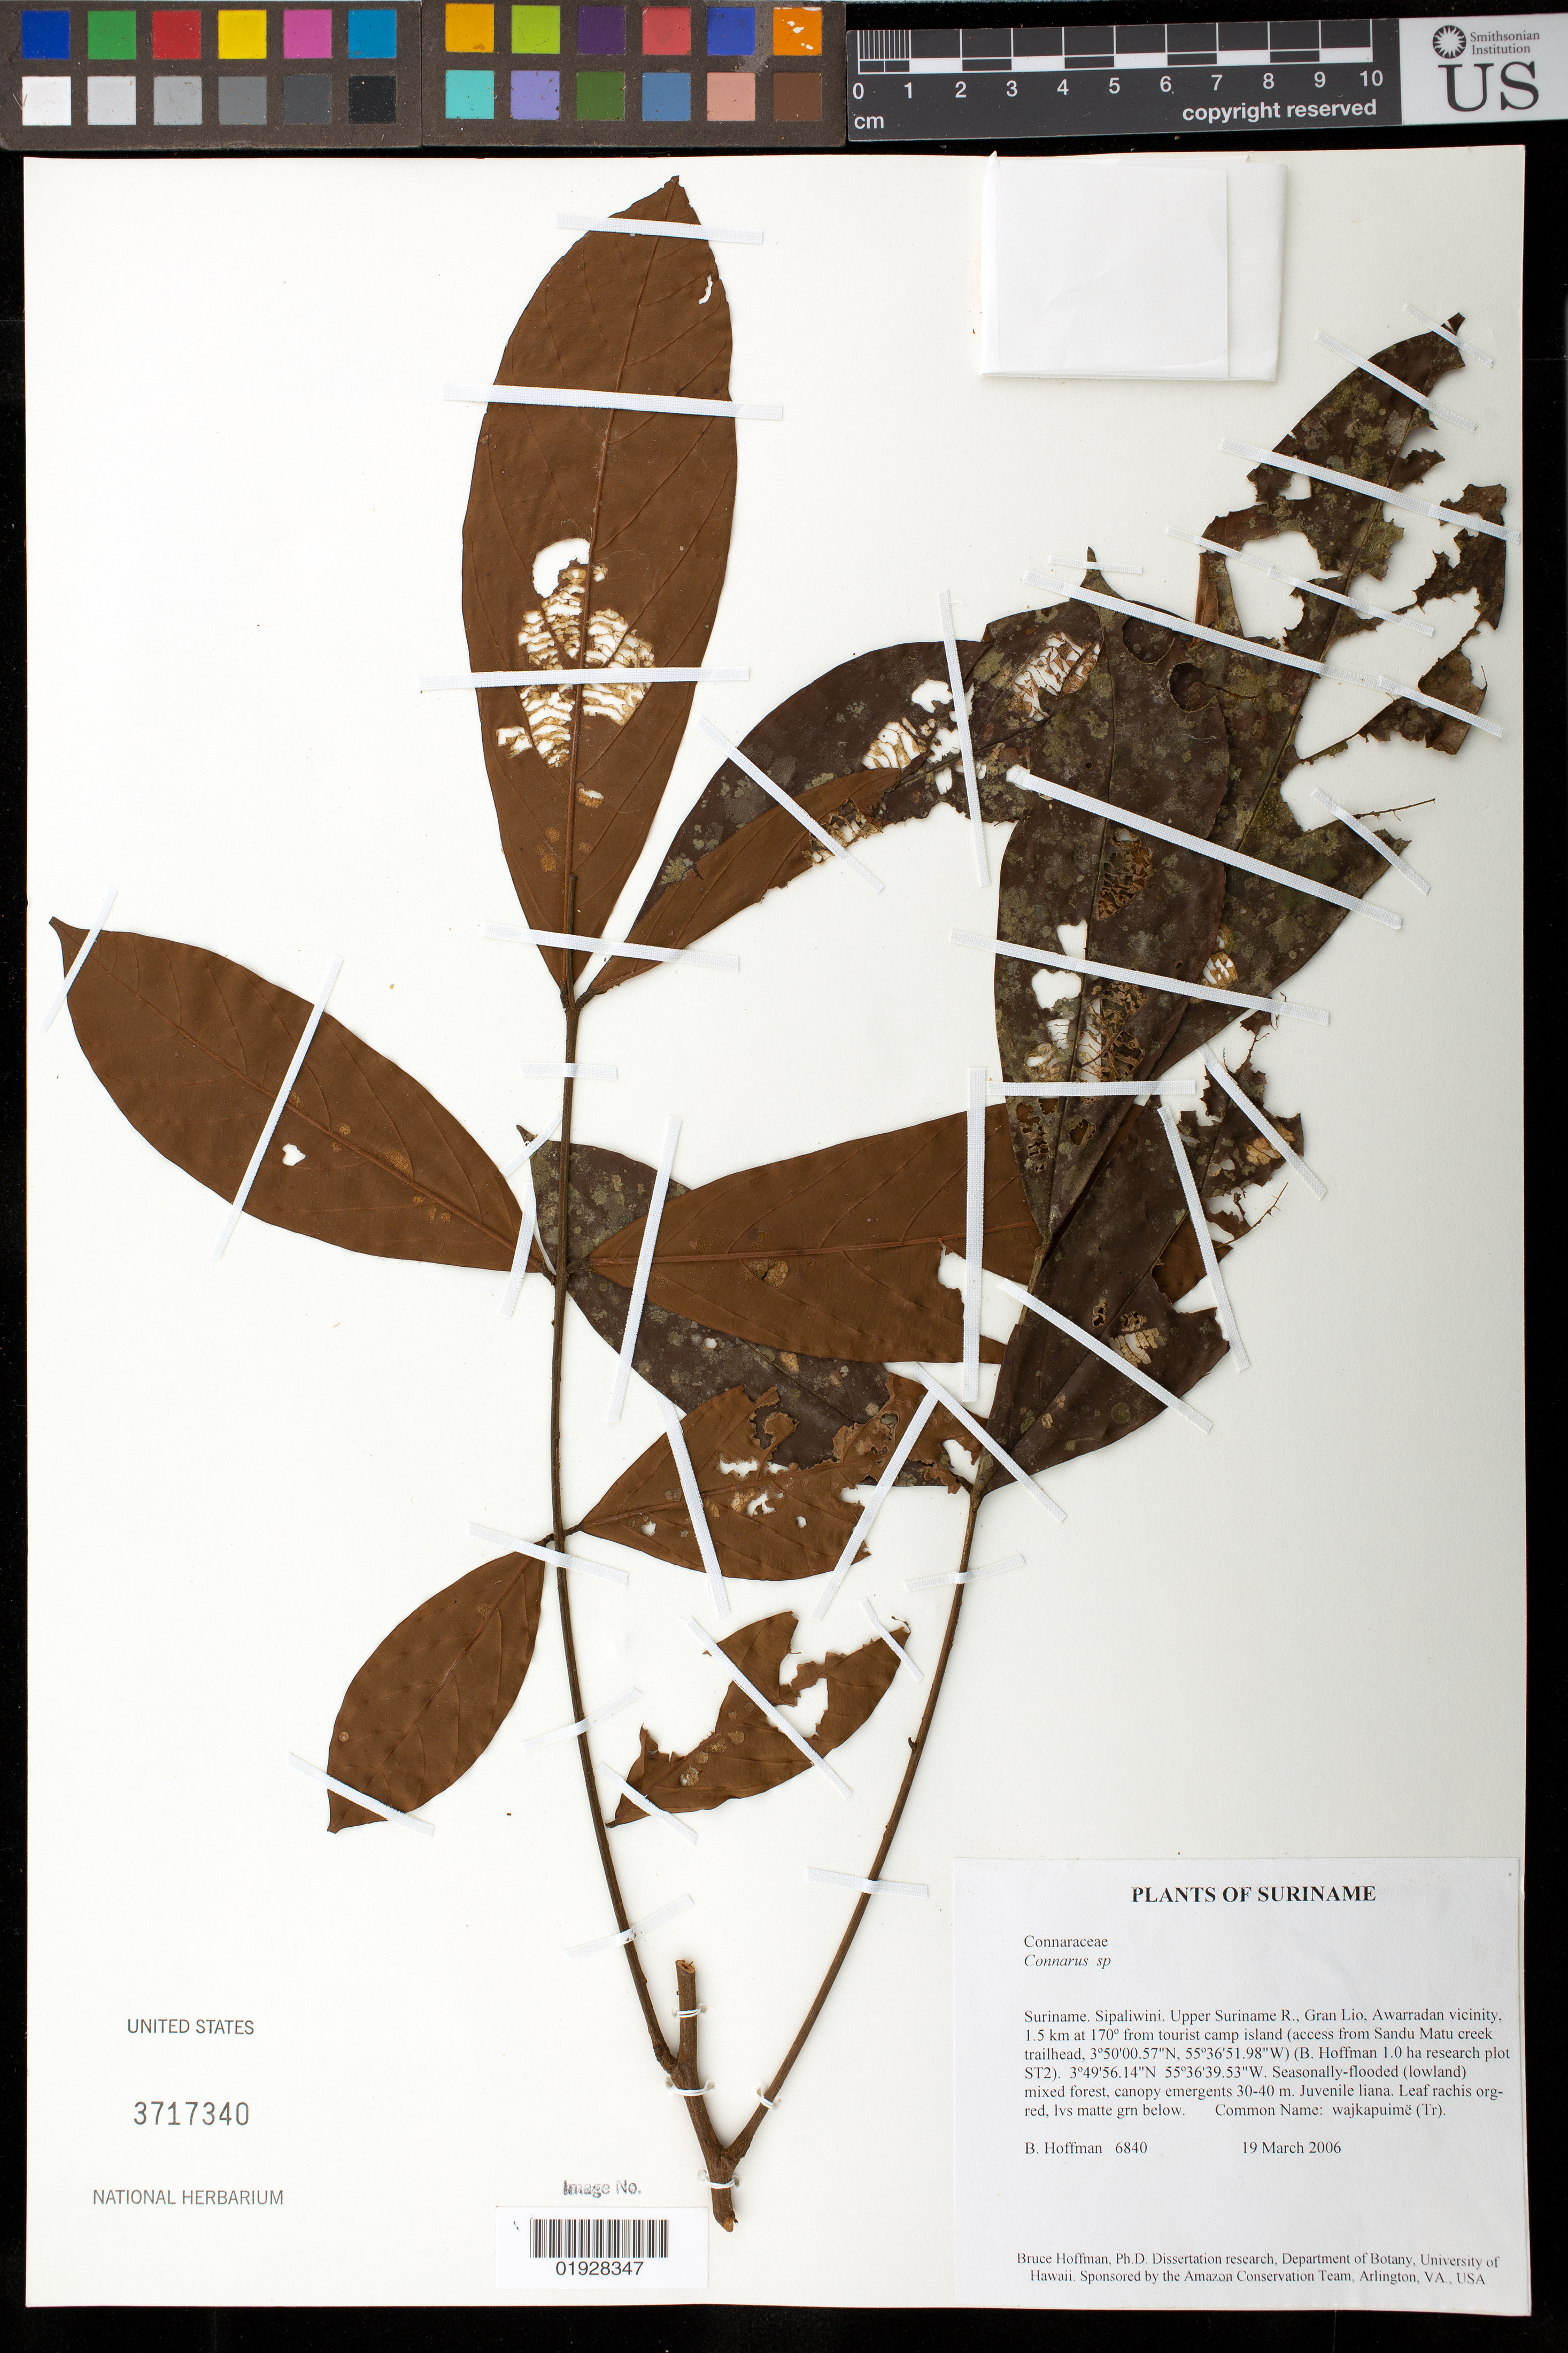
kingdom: Plantae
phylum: Tracheophyta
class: Magnoliopsida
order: Oxalidales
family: Connaraceae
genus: Connarus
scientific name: Connarus sp.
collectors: B. Hoffman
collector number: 6840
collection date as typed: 19 March 2006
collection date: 2006-03-19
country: Suriname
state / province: Sipaliwini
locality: Upper Suriname R., Gran Lio, Awarradan vicinity, 1.5 km at 170º from tourist camp island (access from Sandu Matu creek trailhead, 3º50'00.57"N, 55º36'51.98"W) (B. Hoffman 1.0 ha research plot ST2)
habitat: Seasonally-flooded (lowland) mixed forest, canopy emergents 30-40 m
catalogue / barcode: US 3717340